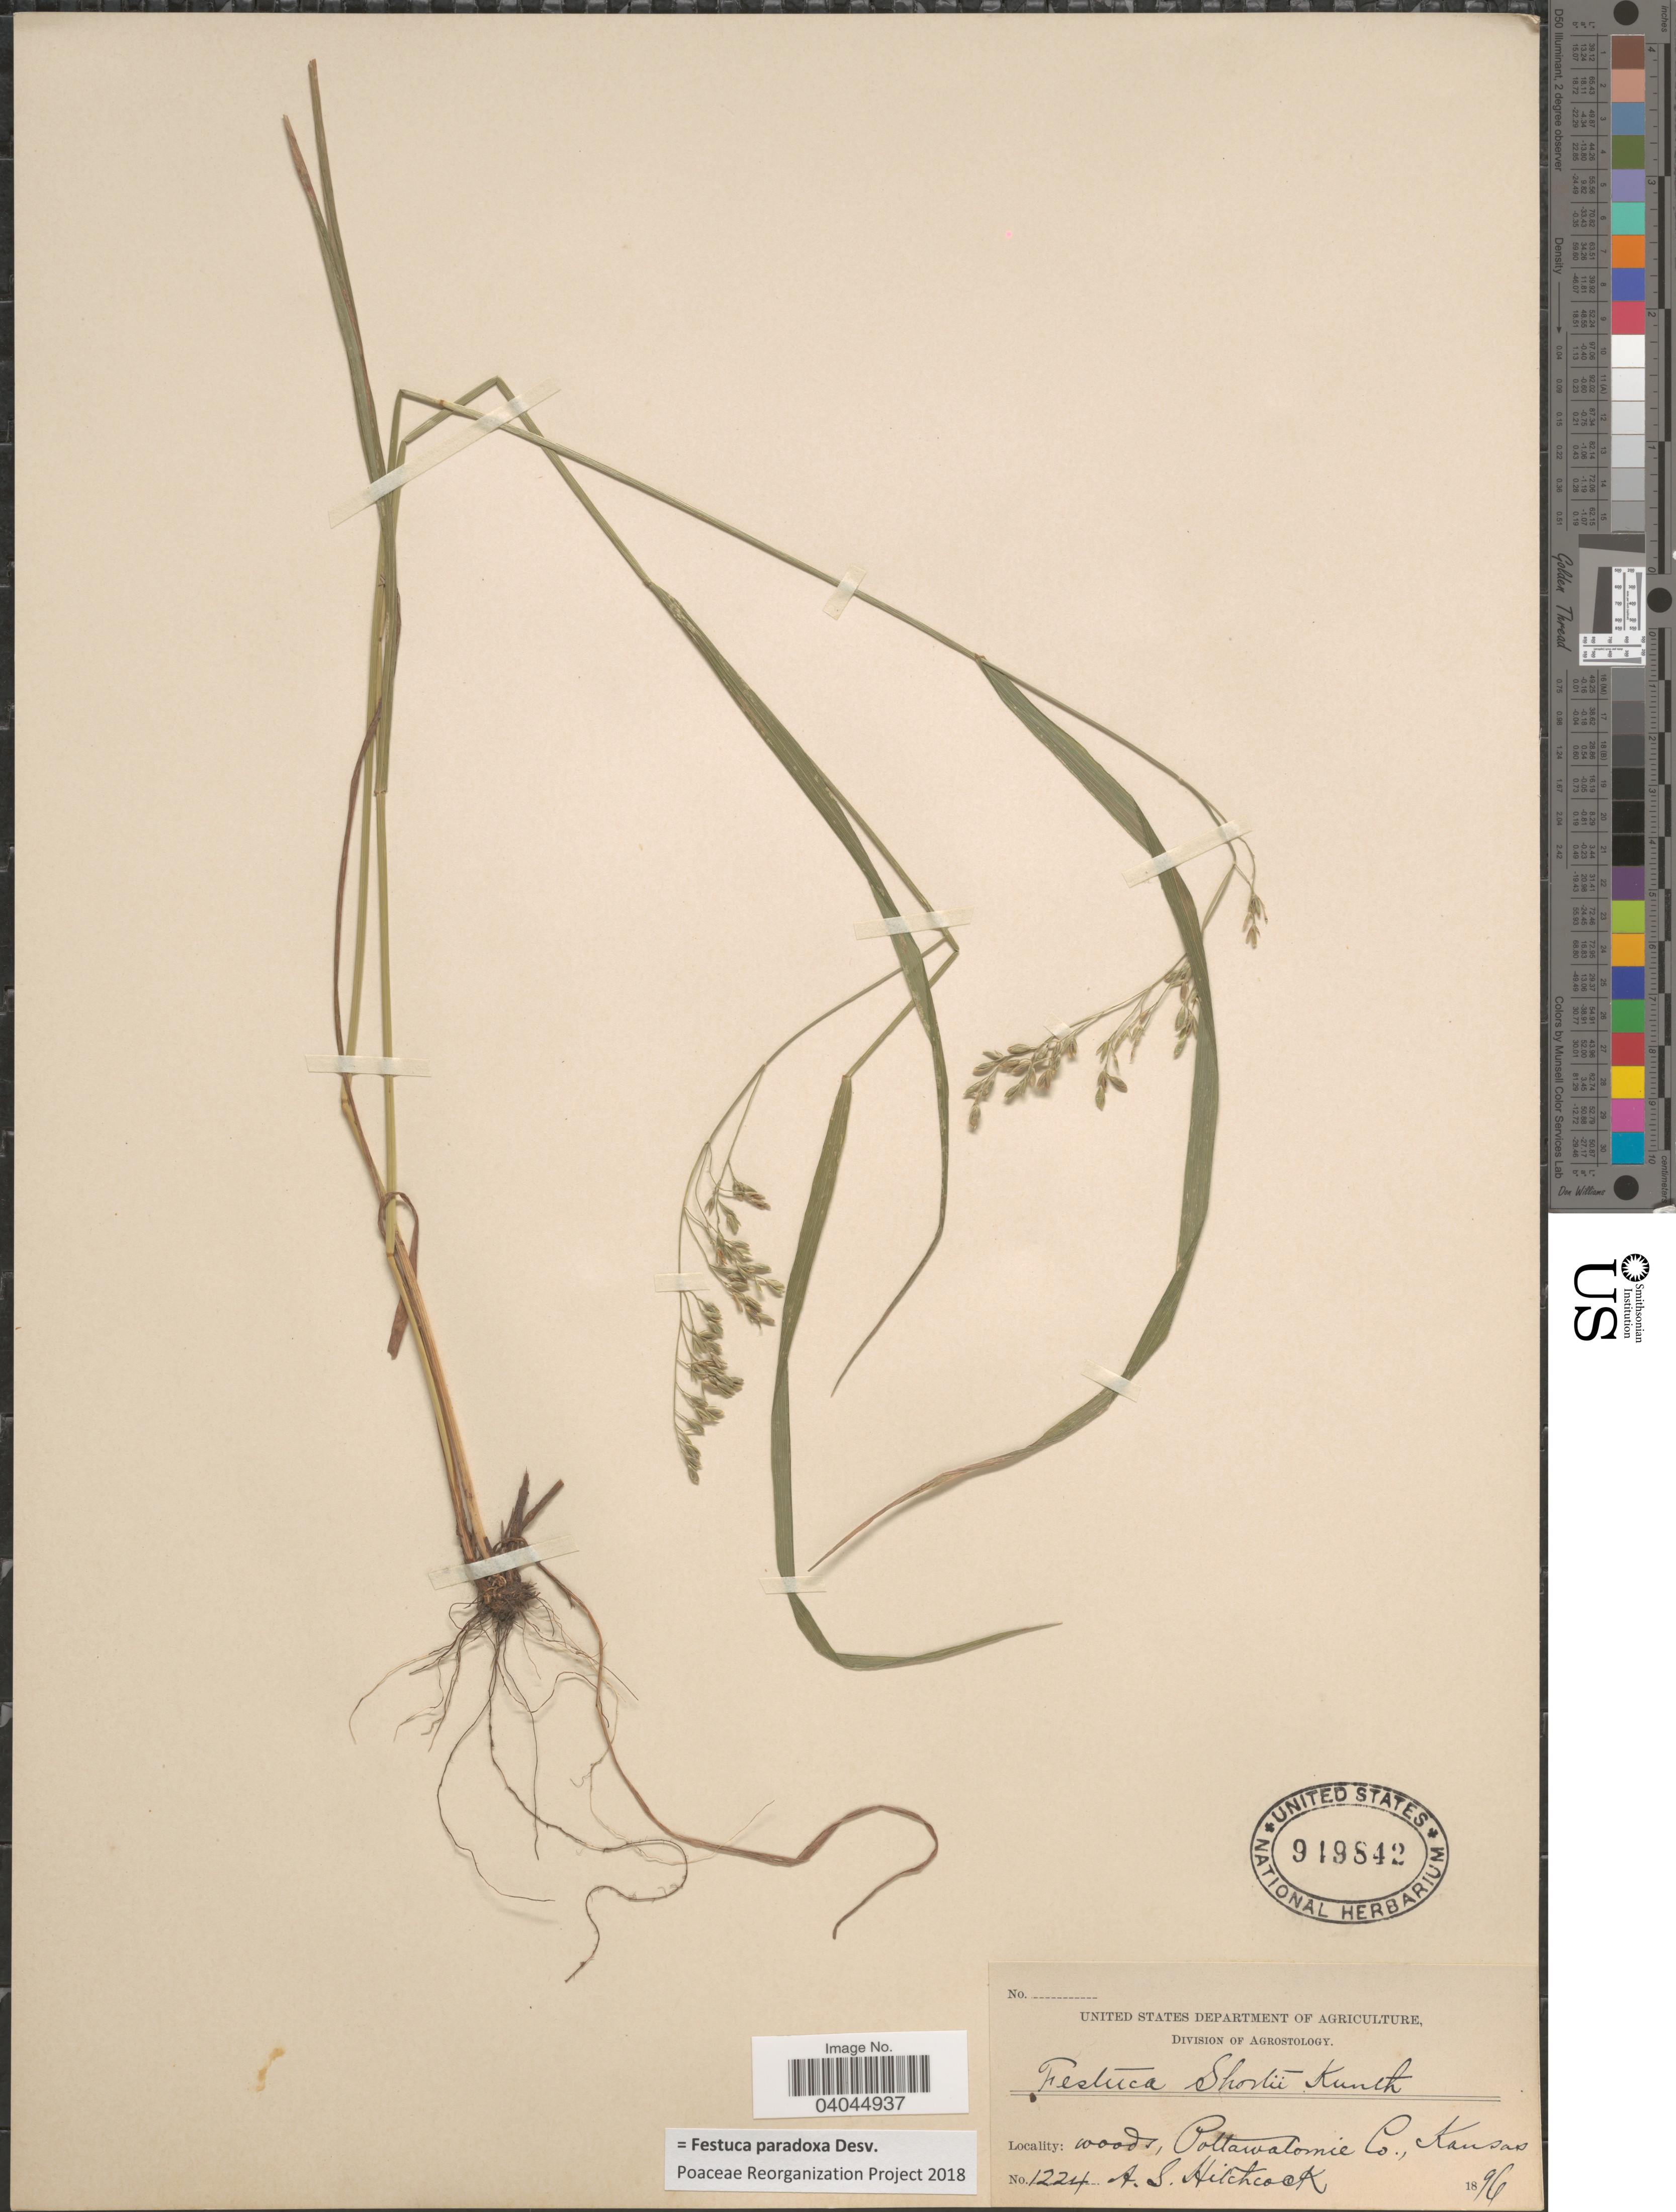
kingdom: Plantae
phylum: Tracheophyta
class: Liliopsida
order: Poales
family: Poaceae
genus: Festuca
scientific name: Festuca paradoxa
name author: Desv.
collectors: A. S. Hitchcock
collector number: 1224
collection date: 1896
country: United States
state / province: Kansas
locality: Woods, Pottawatomie Co.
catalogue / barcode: US 949842